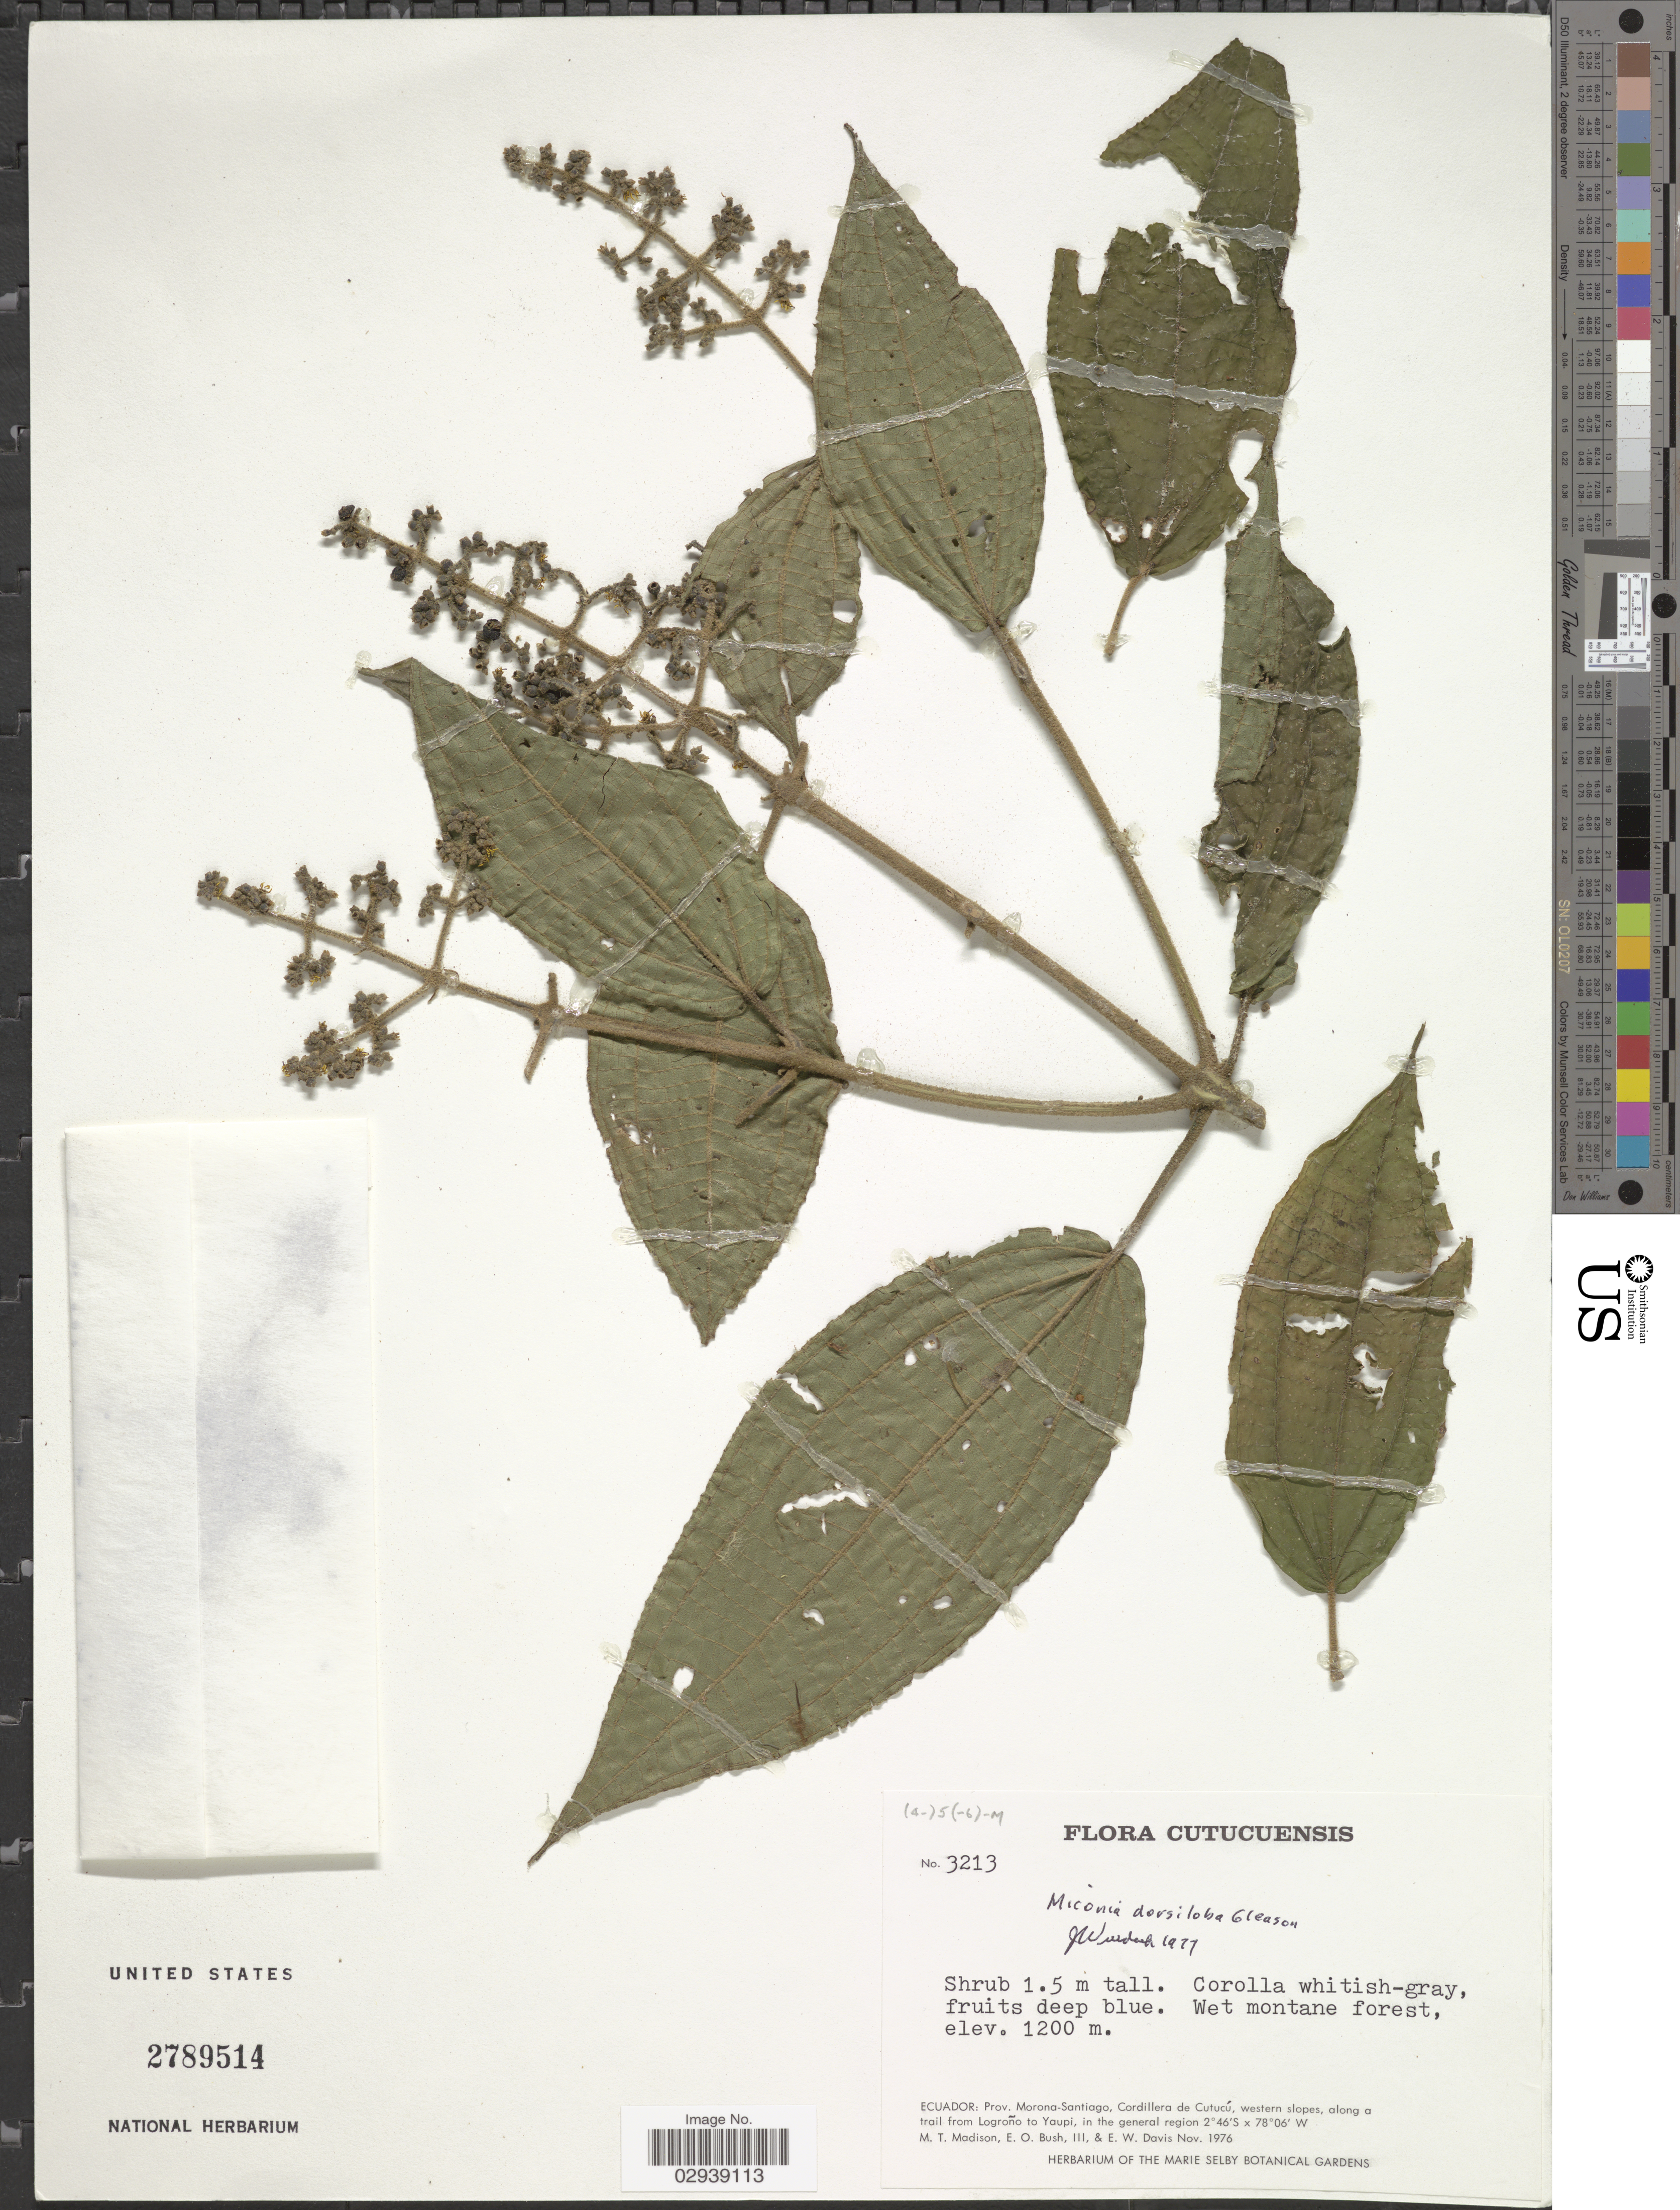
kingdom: Plantae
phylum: Tracheophyta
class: Magnoliopsida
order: Myrtales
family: Melastomataceae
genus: Miconia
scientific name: Miconia dorsiloba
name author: Gleason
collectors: M. T. Madison, E. O. Bush & E. W. Davis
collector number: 3213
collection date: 1976-11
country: Ecuador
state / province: Morona-Santiago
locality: Cordillera de Cutucú, western slopes, along a trail from Logroño to Yaupi, in the general region.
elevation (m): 1200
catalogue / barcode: US 2789514